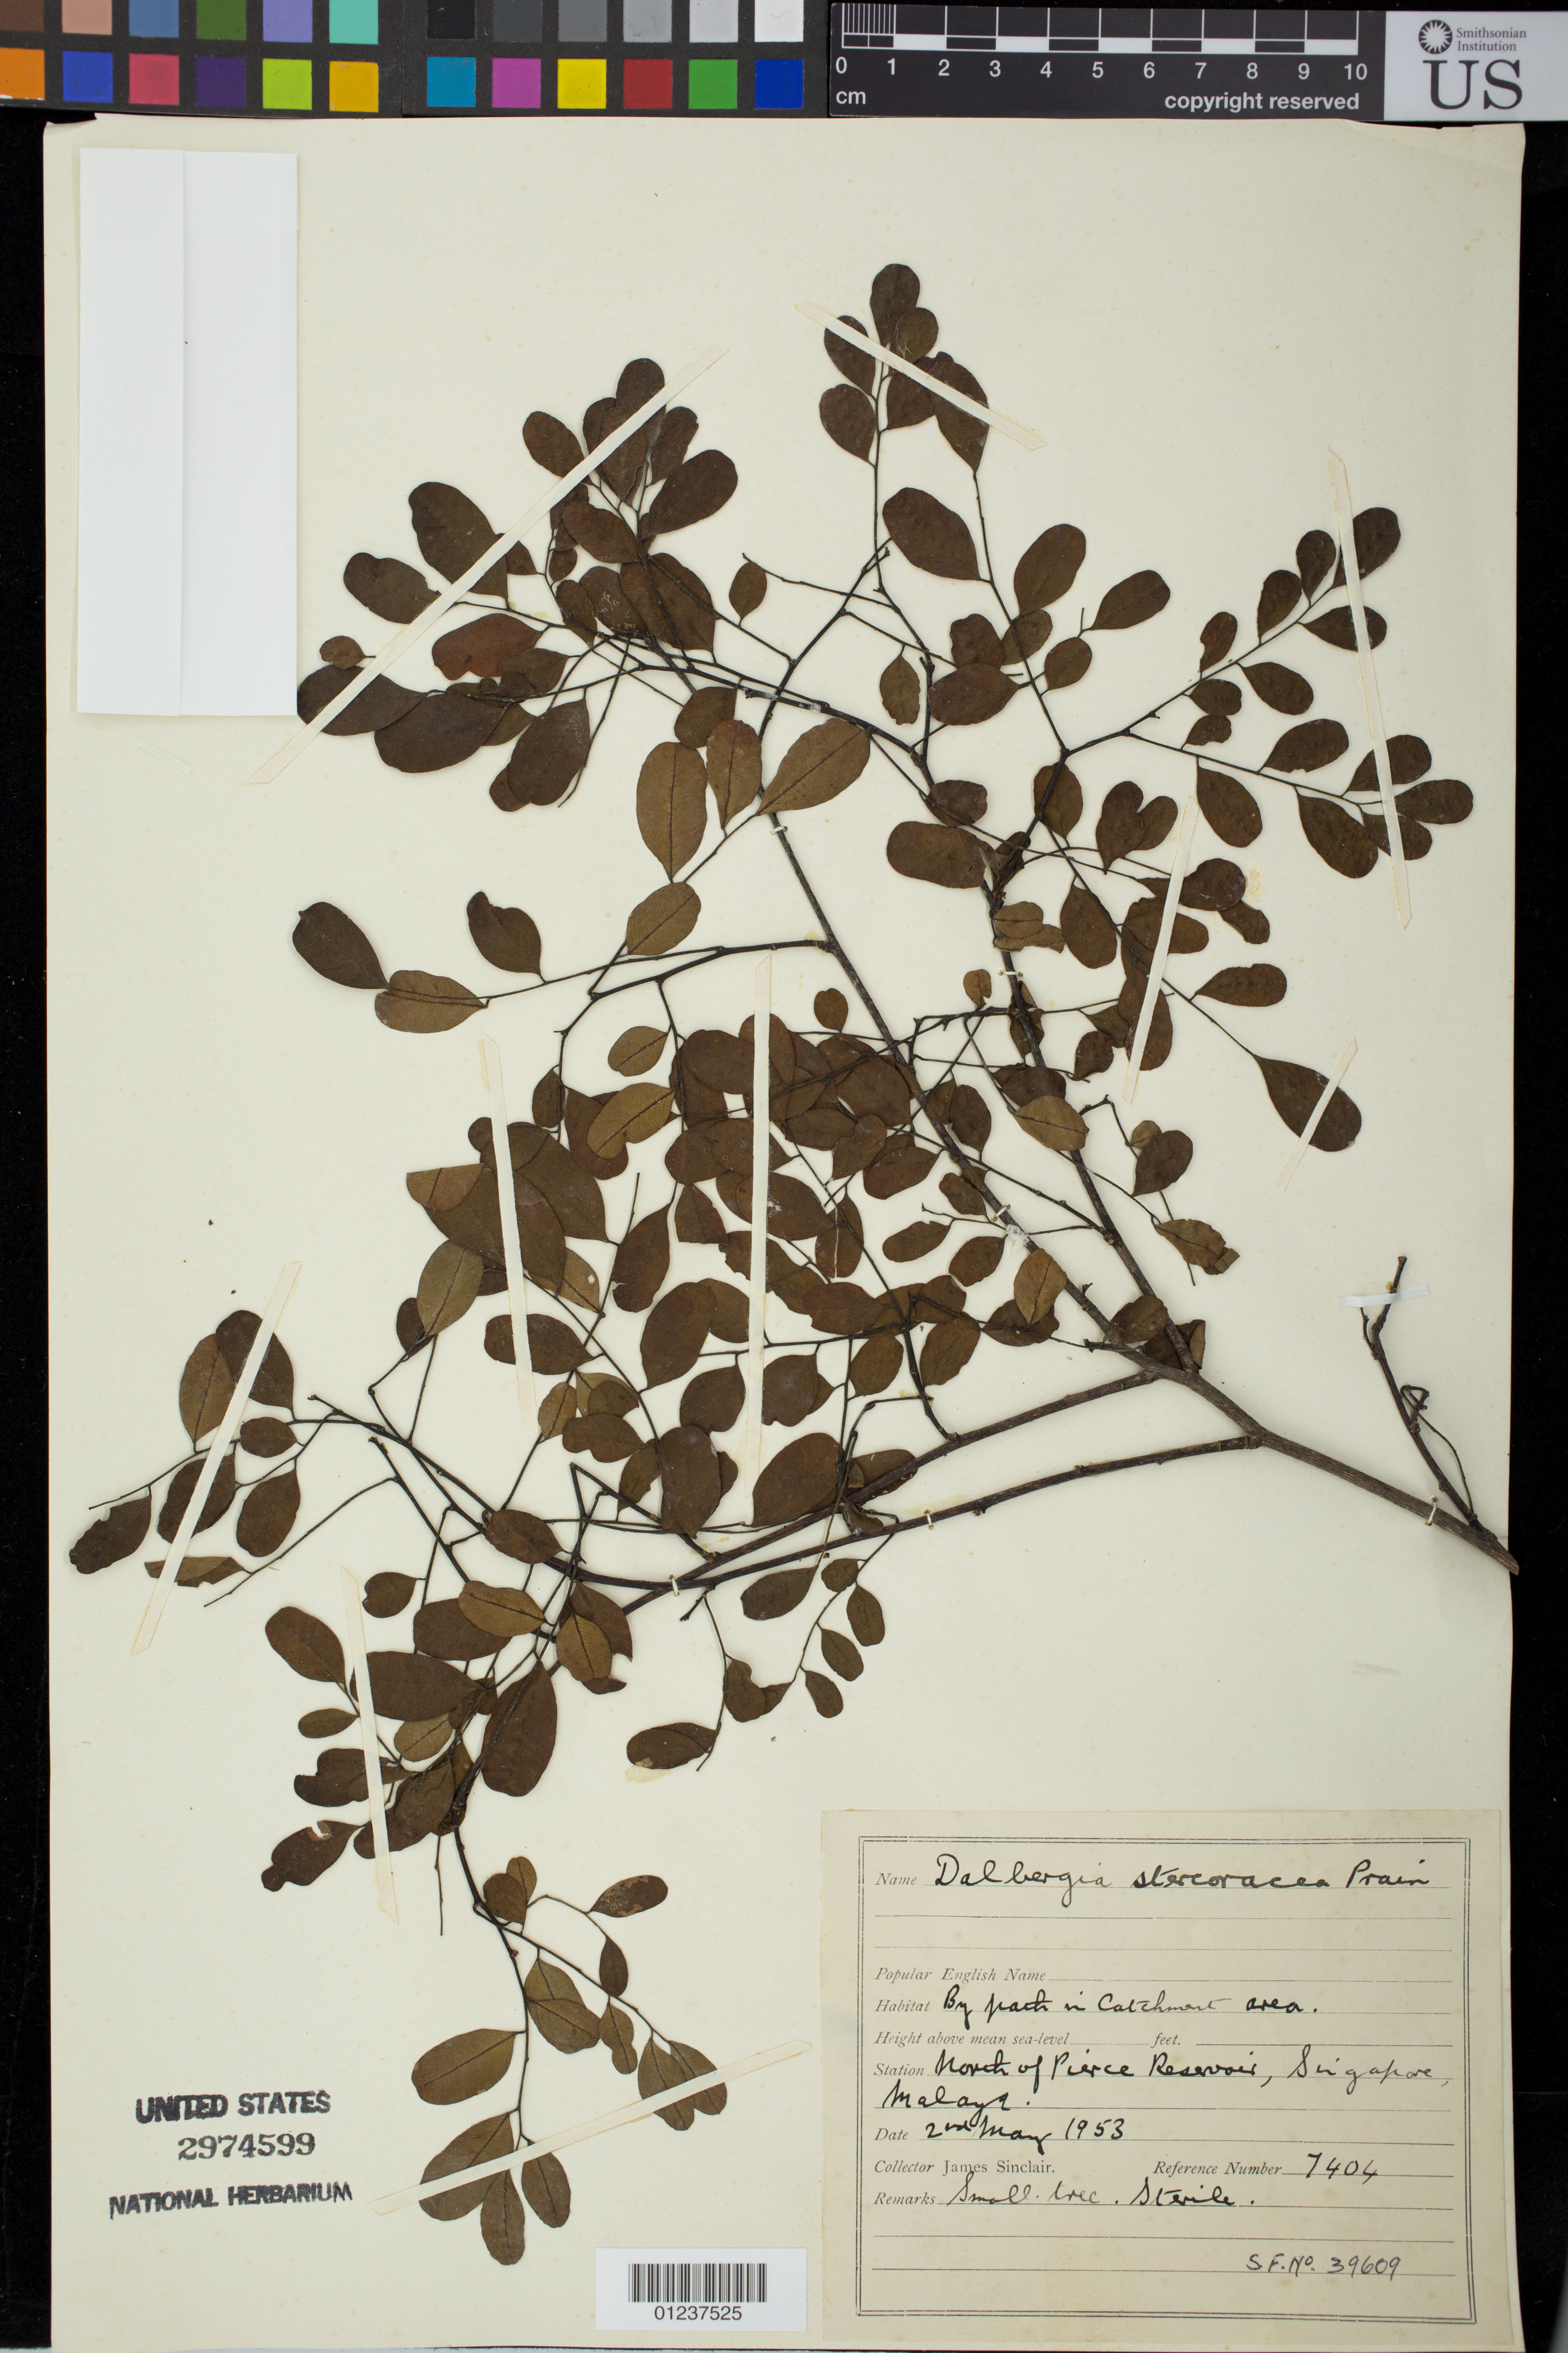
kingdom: Plantae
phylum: Tracheophyta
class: Magnoliopsida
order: Fabales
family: Fabaceae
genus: Dalbergia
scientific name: Dalbergia stercoracea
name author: Prain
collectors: J. Sinclair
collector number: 7404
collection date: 1953-05-02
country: Singapore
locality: North of Pierce reservoir, by path in catchment area.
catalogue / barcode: US 2974599